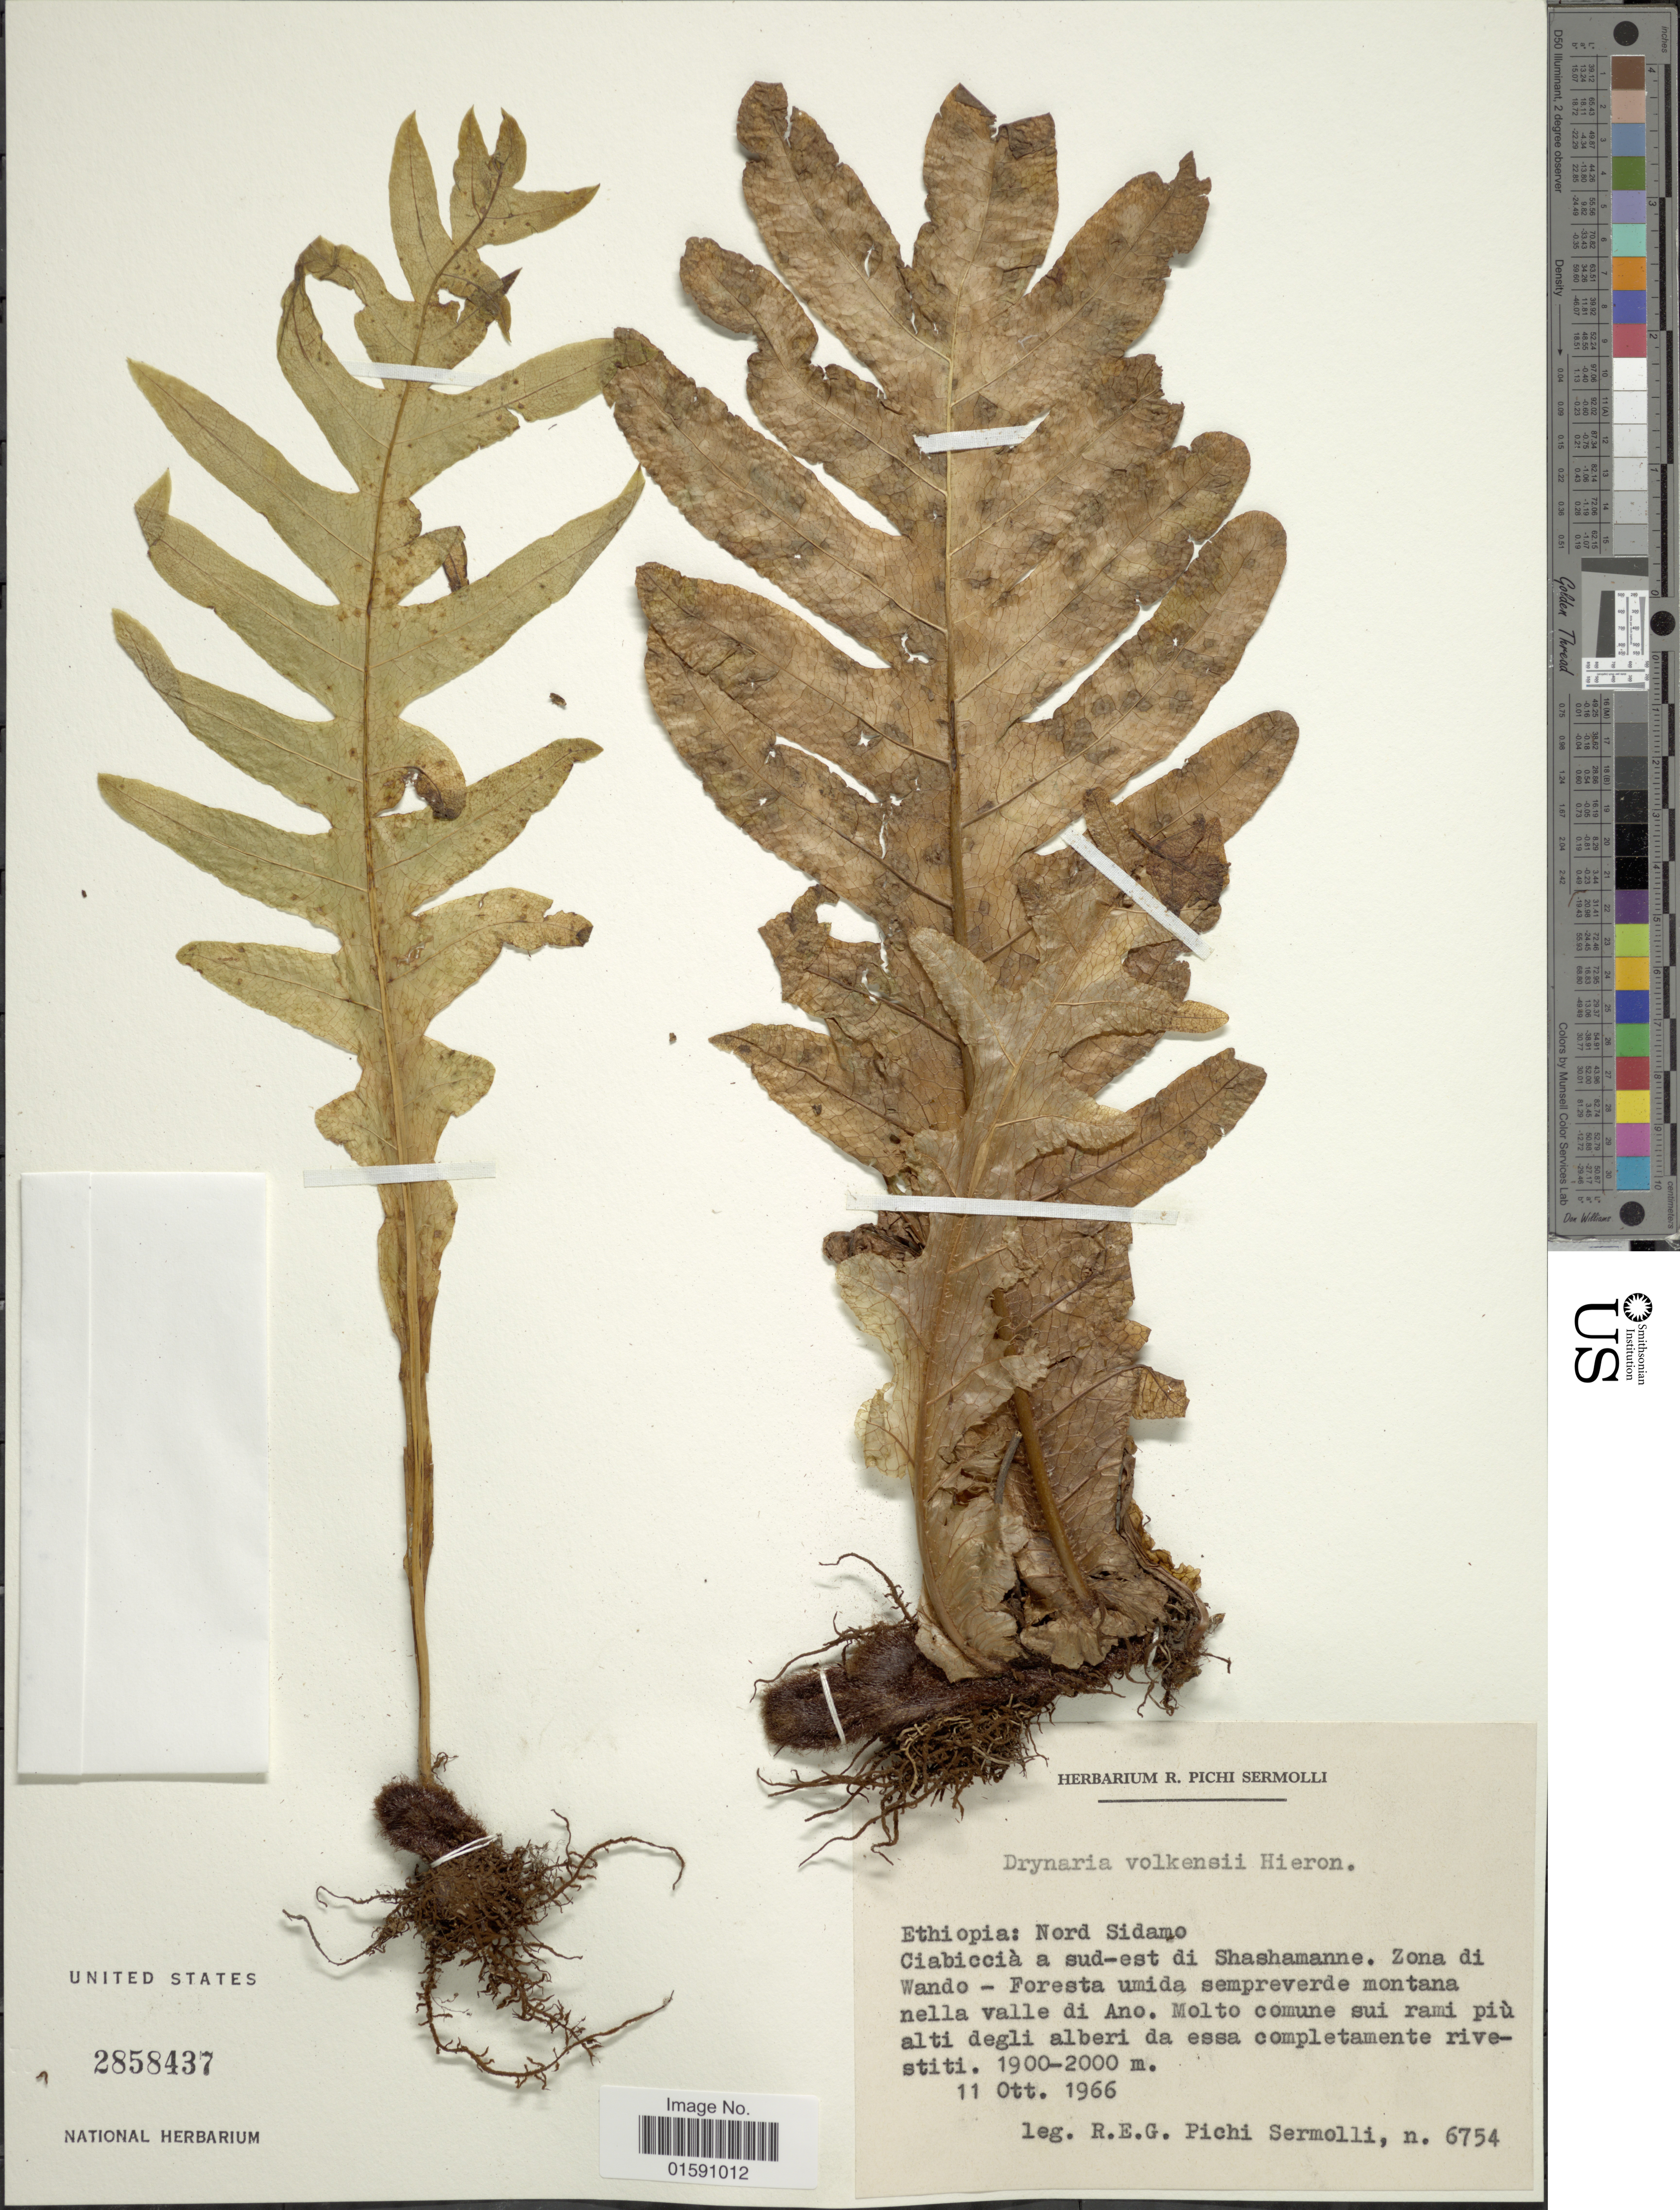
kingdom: Plantae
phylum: Tracheophyta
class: Polypodiopsida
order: Polypodiales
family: Polypodiaceae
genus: Drynaria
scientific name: Drynaria volkensii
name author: Hieron.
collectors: R. E. Pichi-Sermolli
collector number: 6754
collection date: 1966-10-11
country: Ethiopia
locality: Nord Sidamo. Ciabiccia a sud-est di Shasamanne. Zona di wando - Foresta umdia sempreverde montana nella valle di Ano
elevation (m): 1900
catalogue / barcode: US 2858437